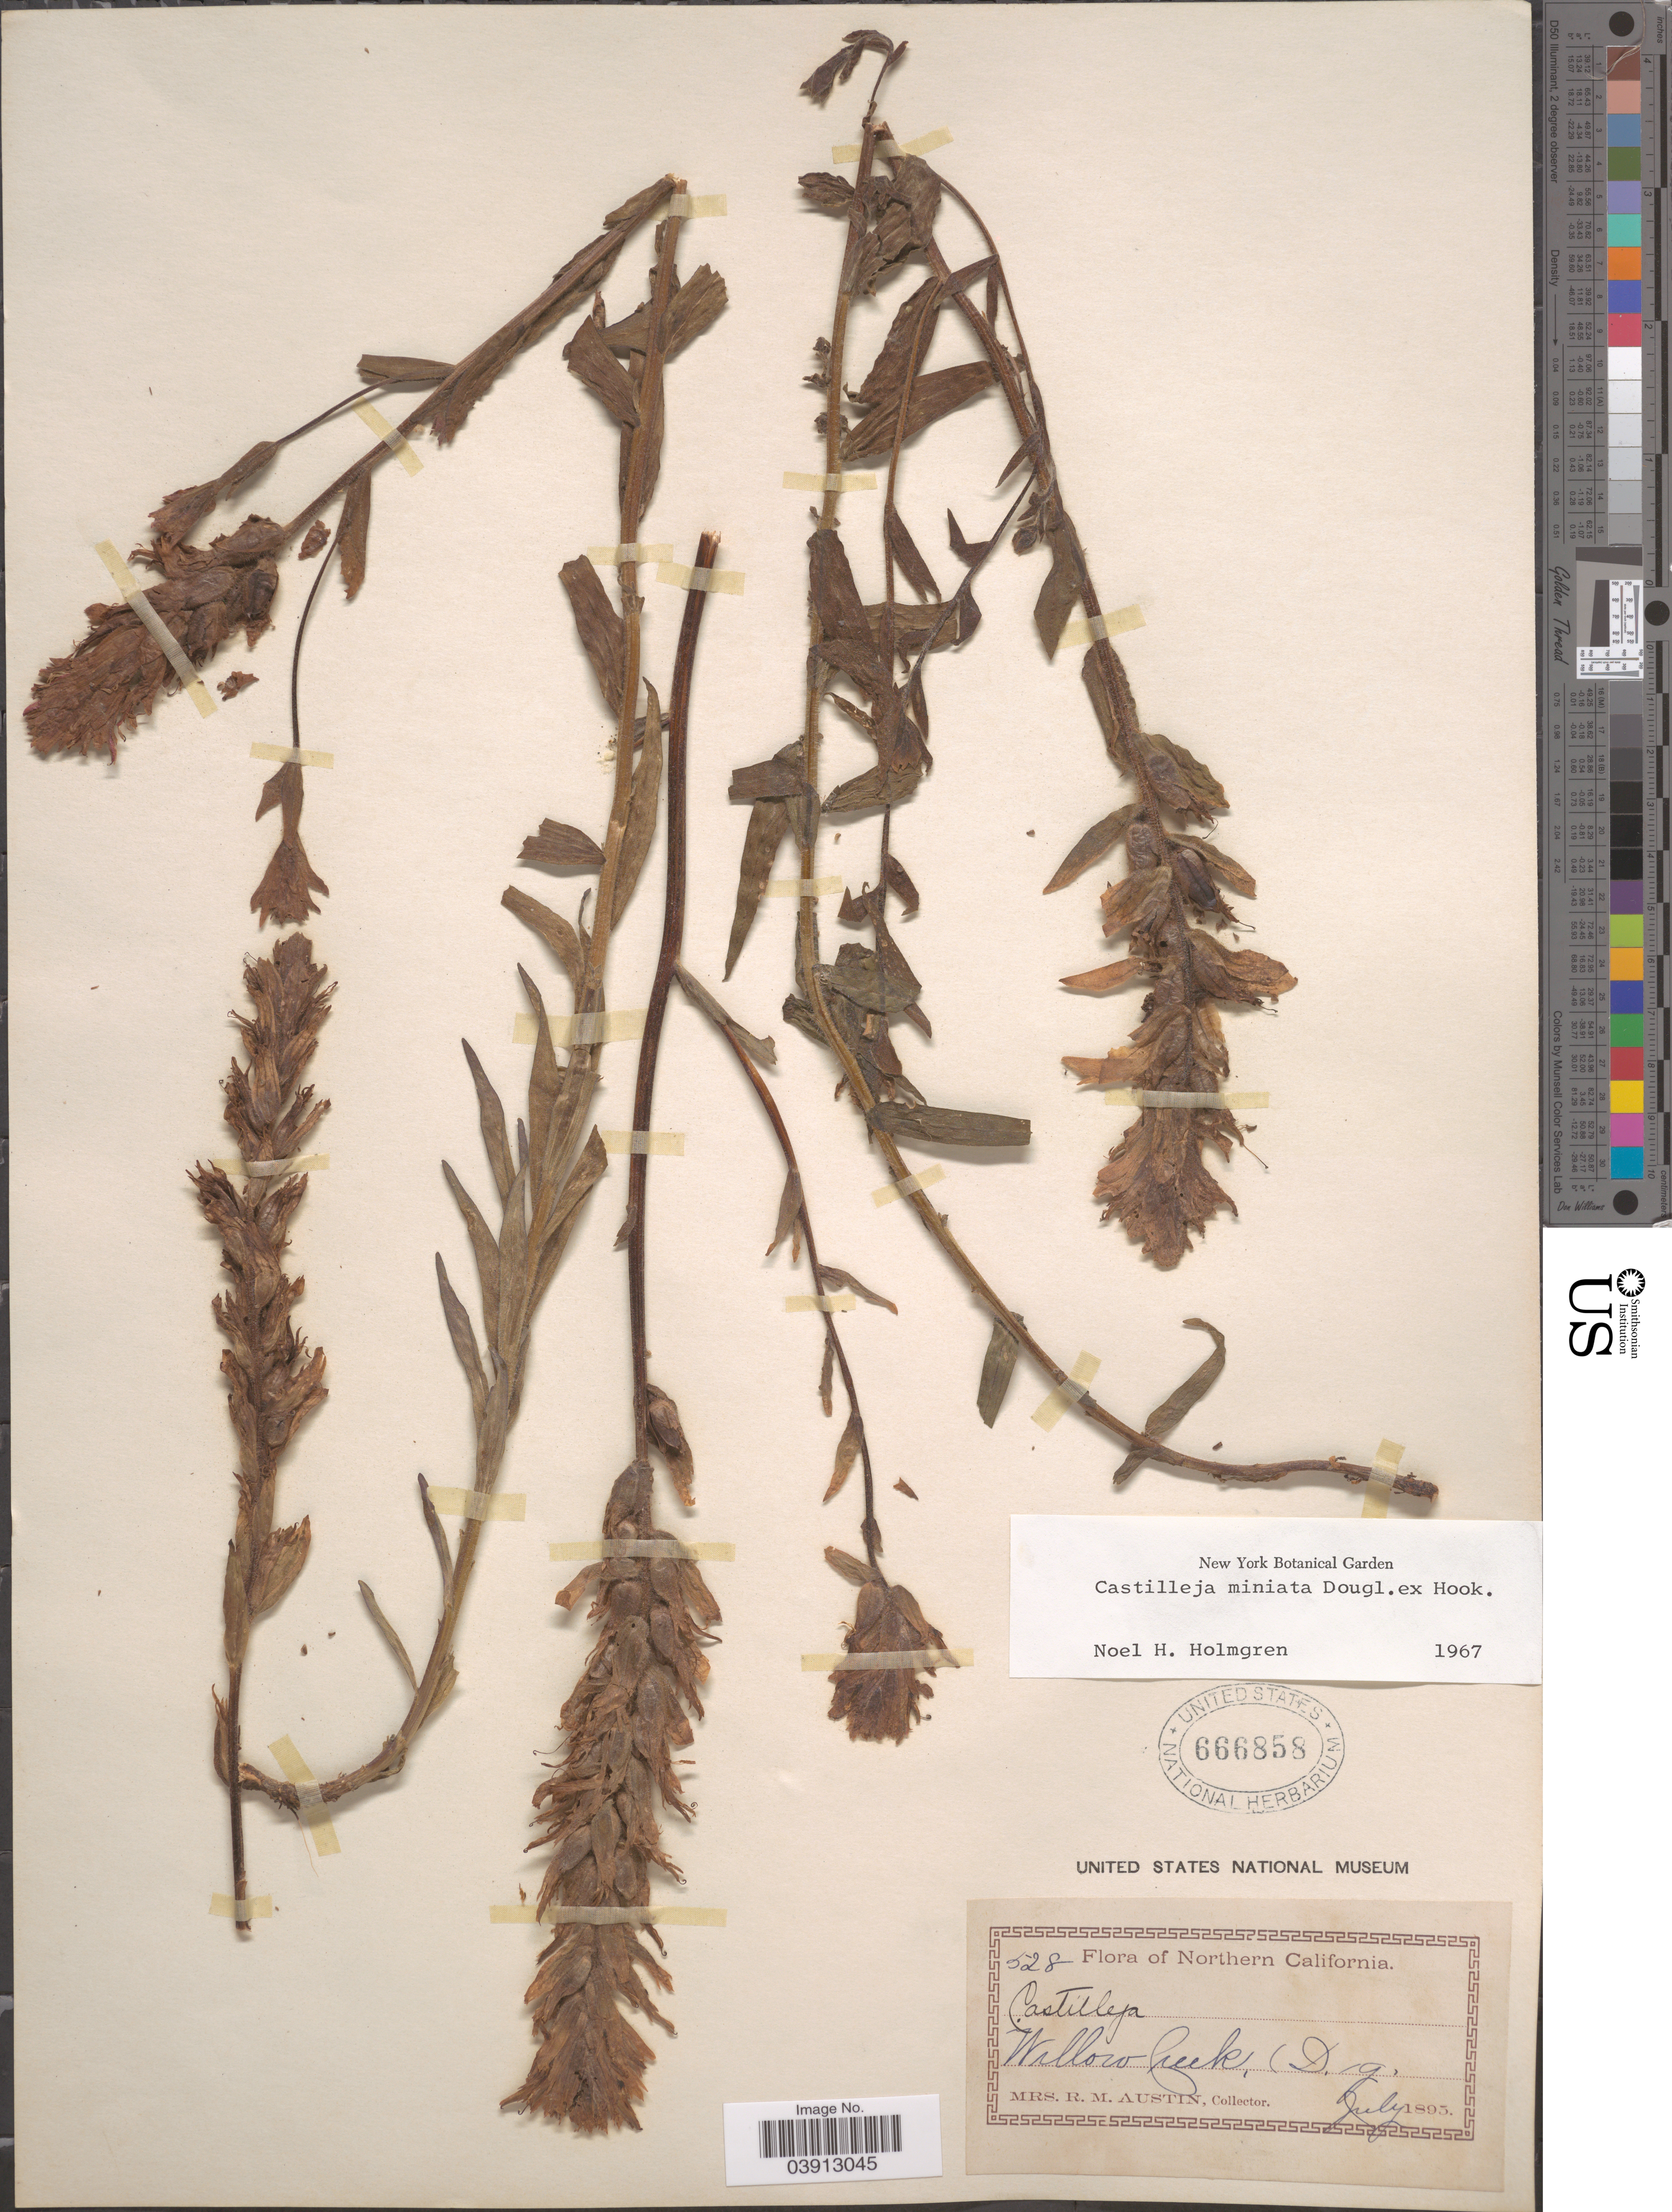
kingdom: Plantae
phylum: Tracheophyta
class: Magnoliopsida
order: Lamiales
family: Orobanchaceae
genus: Castilleja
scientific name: Castilleja miniata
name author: Douglas ex Hook.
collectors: R. Austin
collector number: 528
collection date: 1895-07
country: United States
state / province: California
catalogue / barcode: US 666858